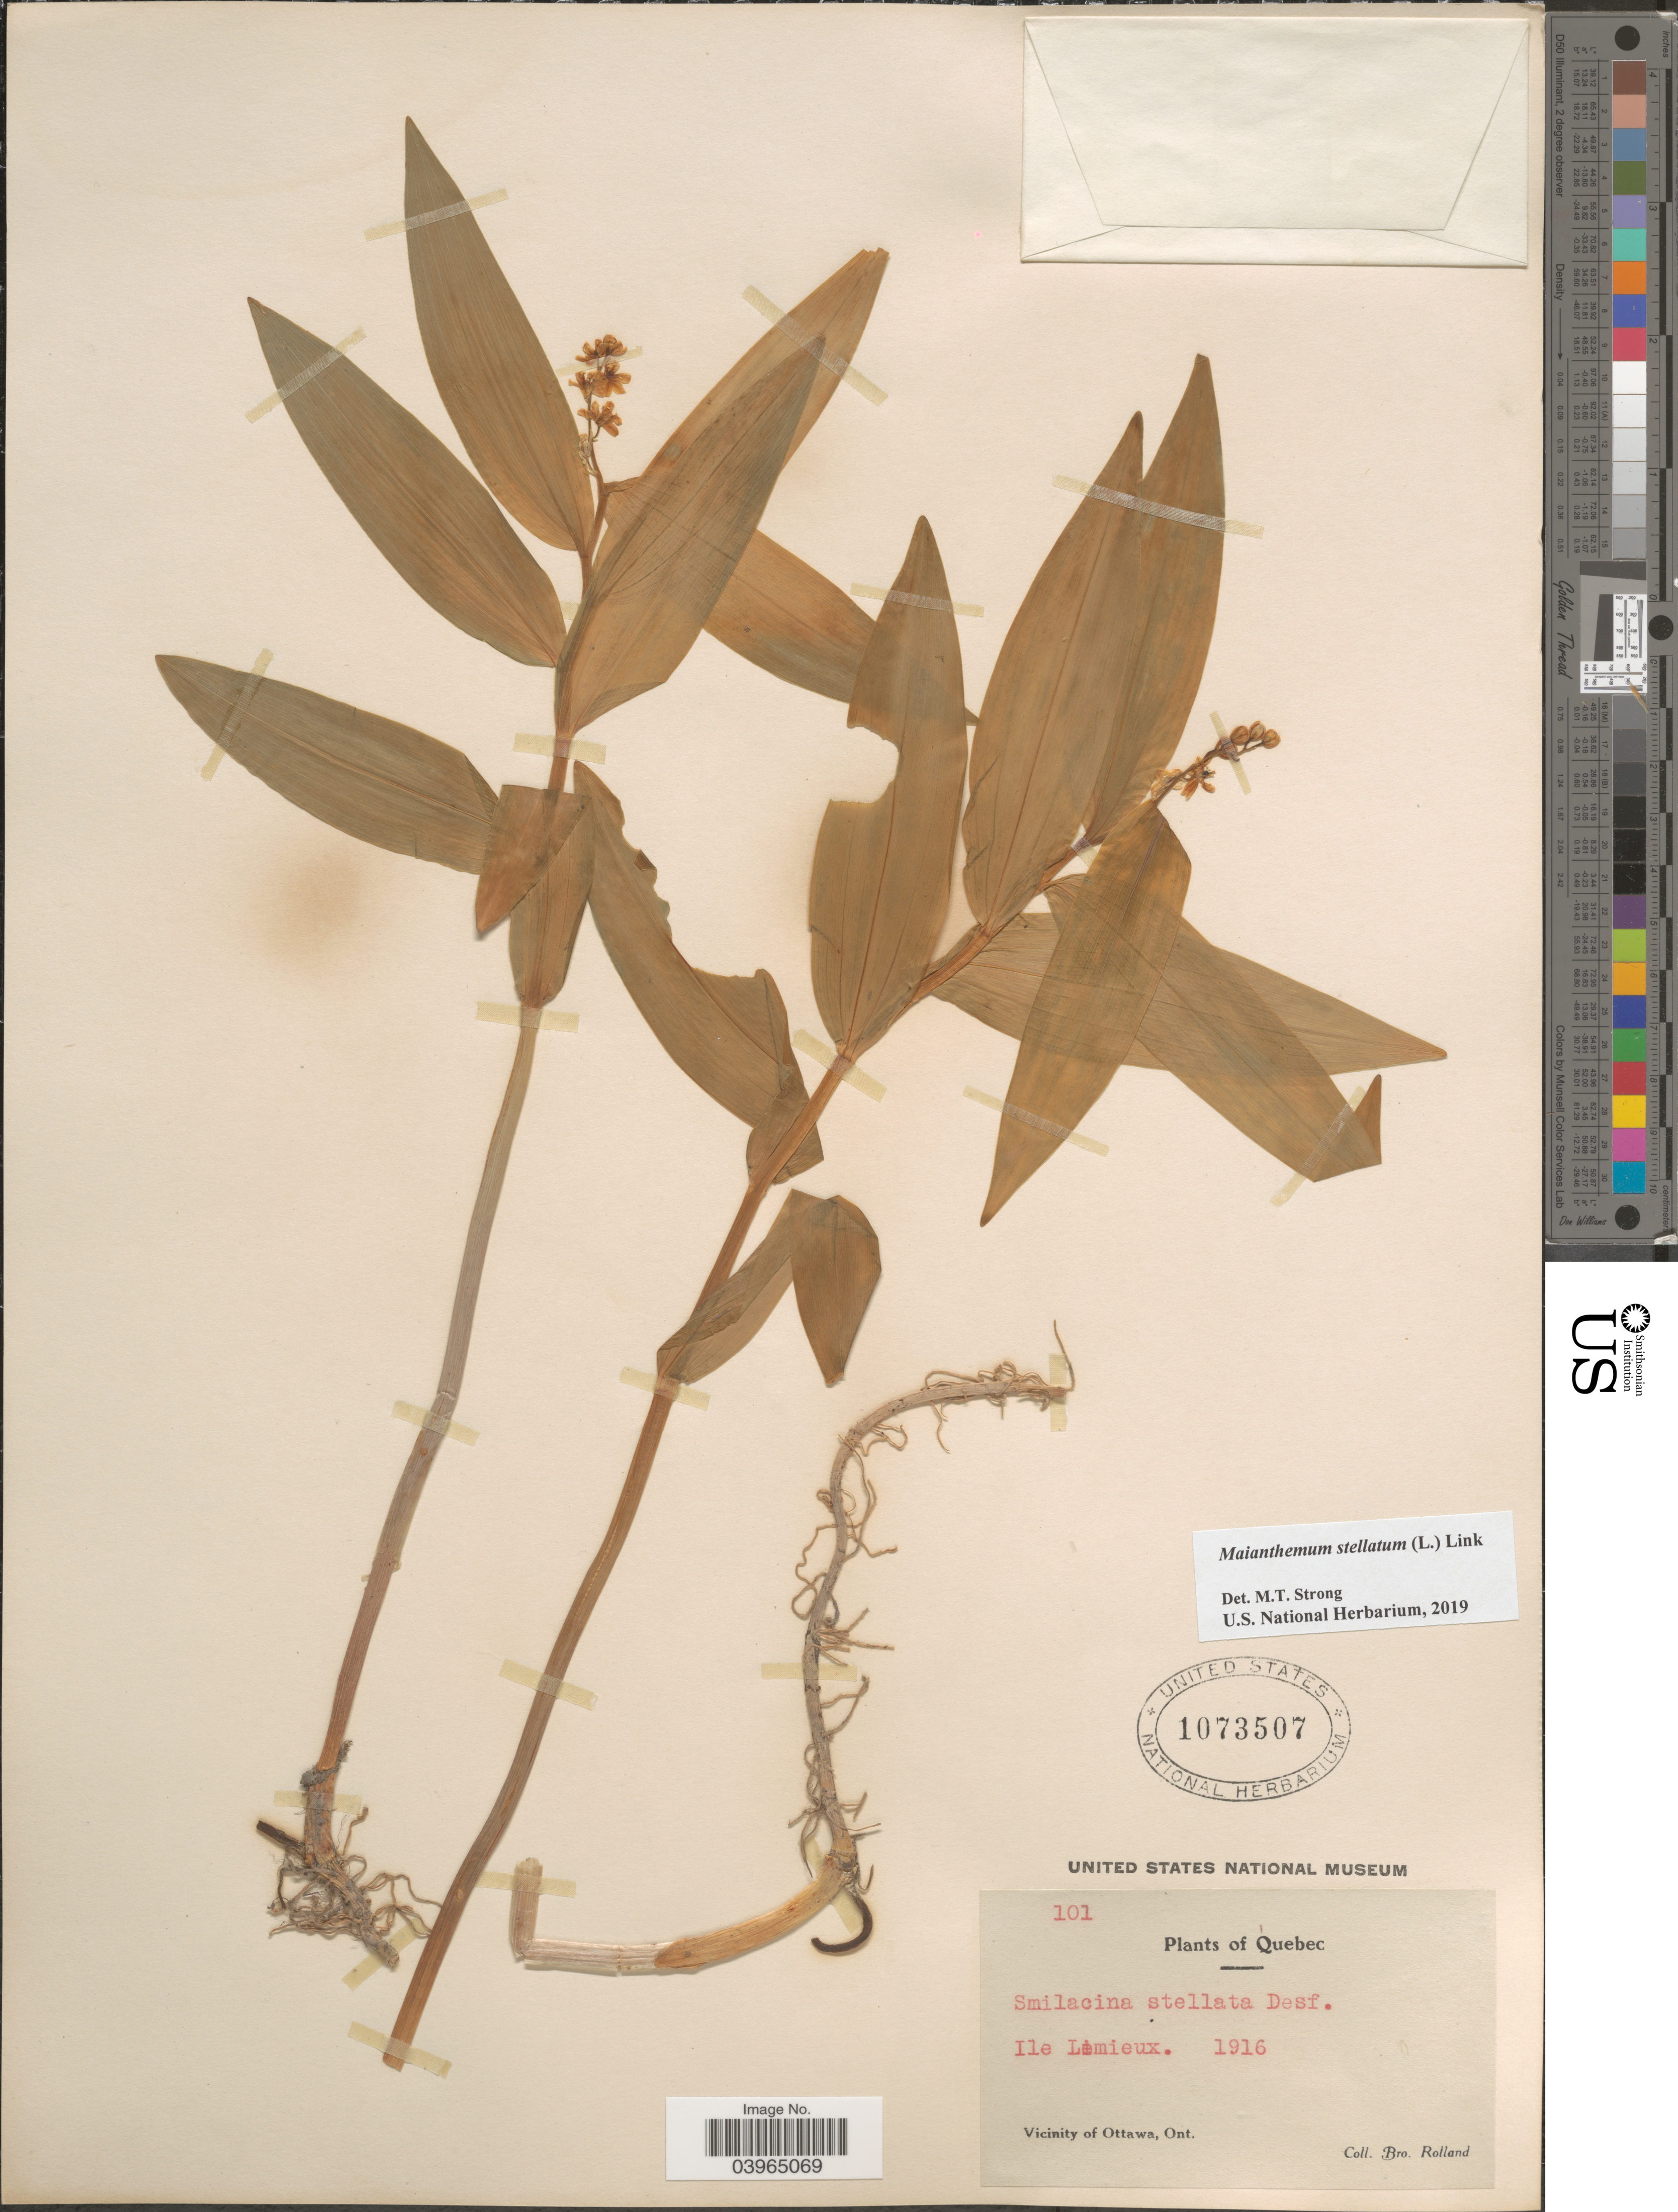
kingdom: Plantae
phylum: Tracheophyta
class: Liliopsida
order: Asparagales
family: Asparagaceae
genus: Maianthemum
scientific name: Maianthemum stellatum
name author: (L.) Link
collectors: B. Rolland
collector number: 101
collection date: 1916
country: Canada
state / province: Ontario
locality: Ile Limieux. Vicinity of Ottawa.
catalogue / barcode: US 1073507